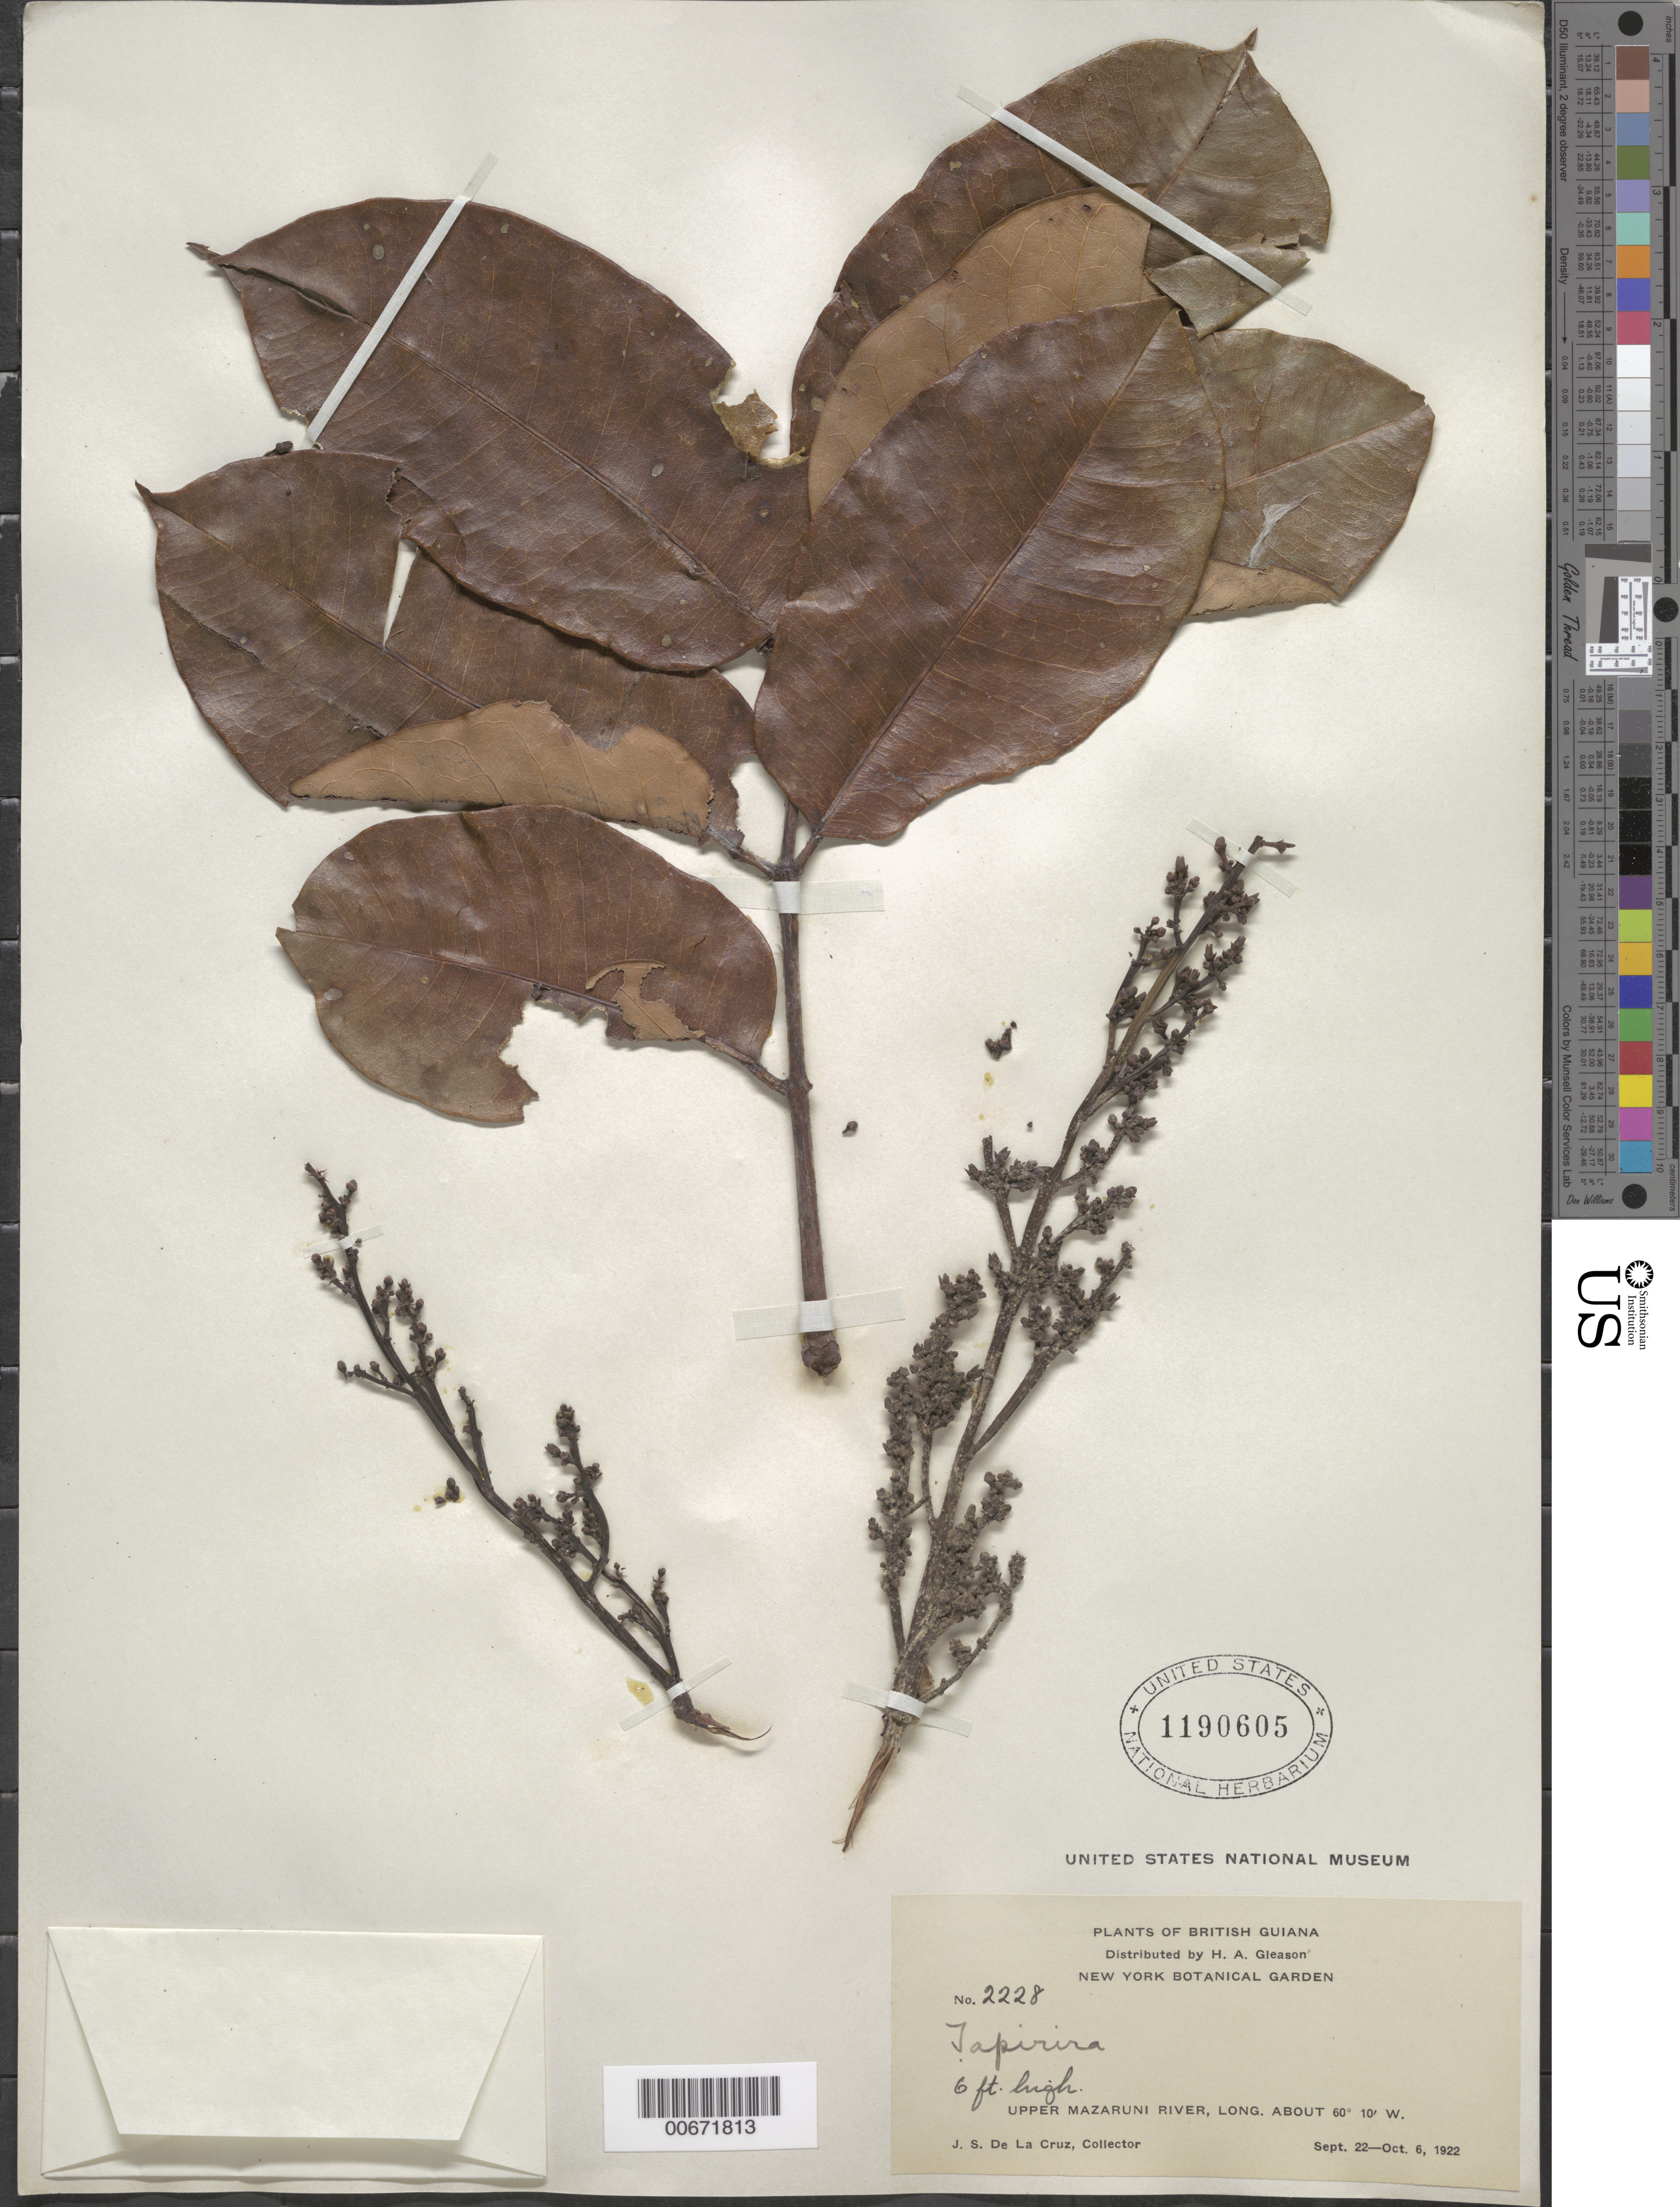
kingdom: Plantae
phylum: Tracheophyta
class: Magnoliopsida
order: Sapindales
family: Burseraceae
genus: Trattinnickia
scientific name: Trattinnickia rhoifolia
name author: Willd.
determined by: Mitchell, J. D.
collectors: J. S. de la Cruz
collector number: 2228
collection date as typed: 22-Sep-22 to 6-Oct-22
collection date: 1922-09-22/1922-10-06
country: Guyana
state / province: Cuyuni-Mazaruni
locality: Upper Mazaruni R.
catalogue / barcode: US 1190605